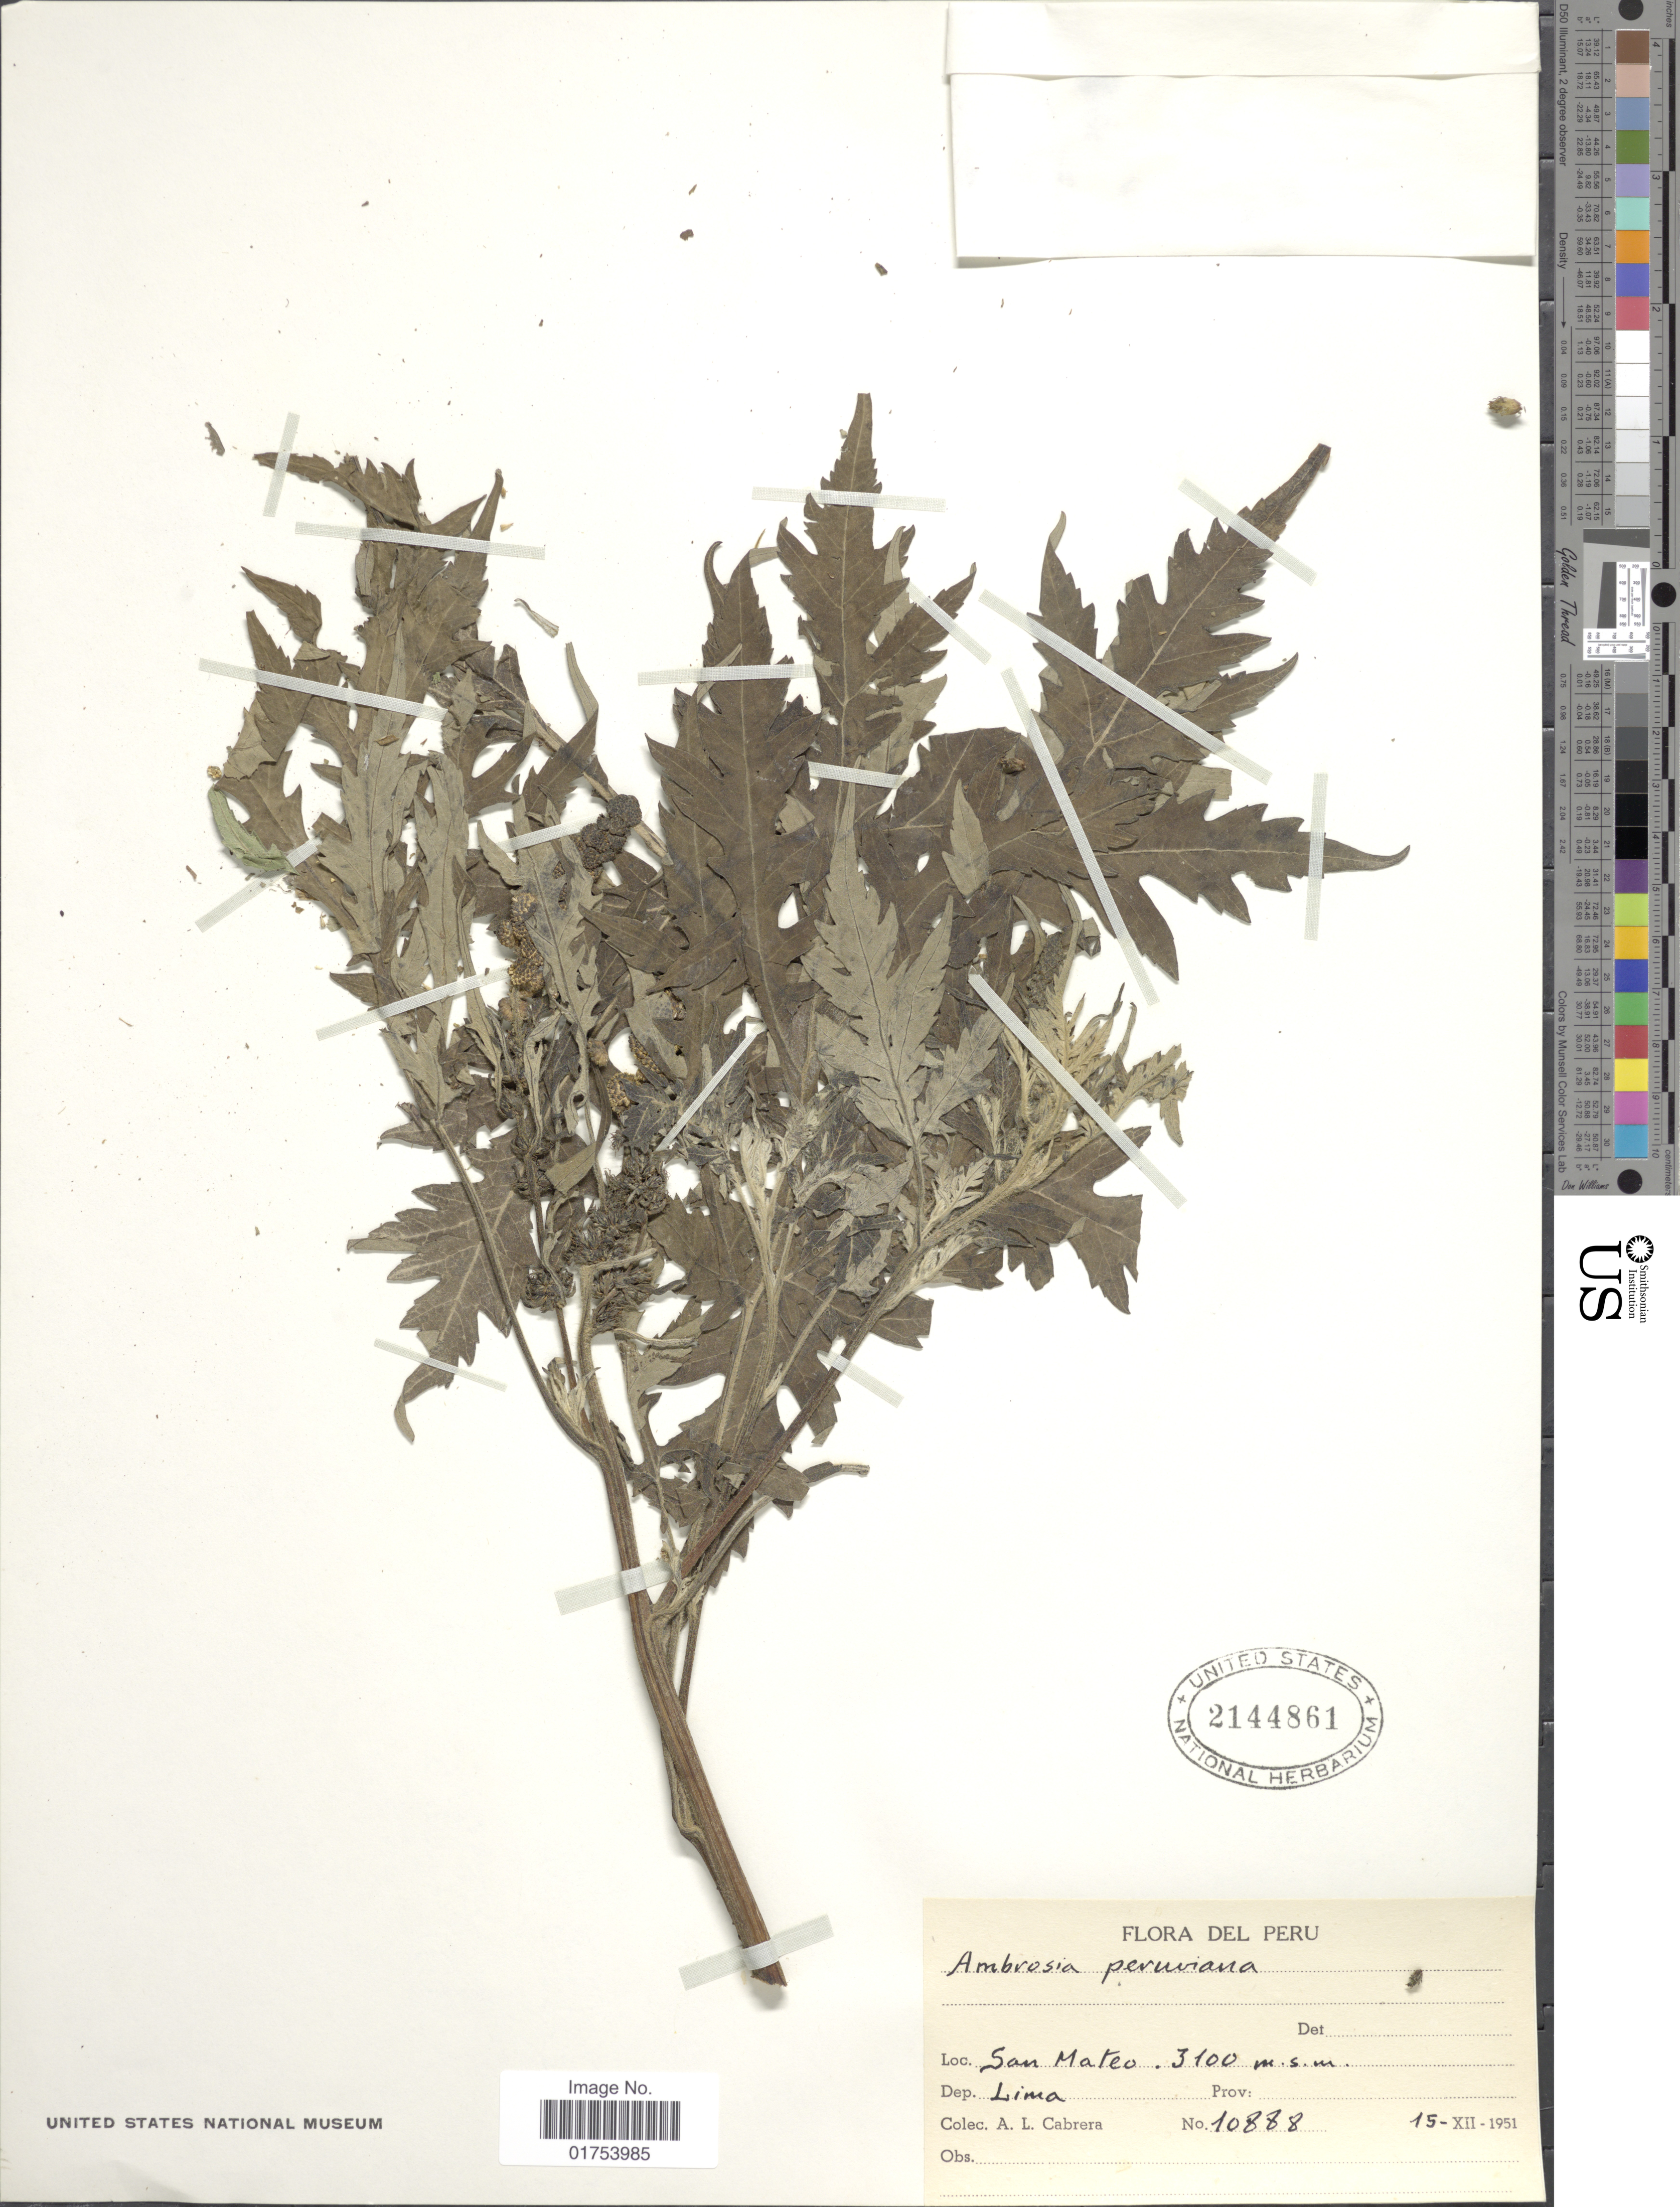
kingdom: Plantae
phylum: Tracheophyta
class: Magnoliopsida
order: Asterales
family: Asteraceae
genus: Ambrosia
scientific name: Ambrosia arborescens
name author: Mill.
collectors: A. L. Cabrera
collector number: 10888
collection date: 1951-12-15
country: Peru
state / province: Lima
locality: San Mateo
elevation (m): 3100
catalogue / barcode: US 2144861